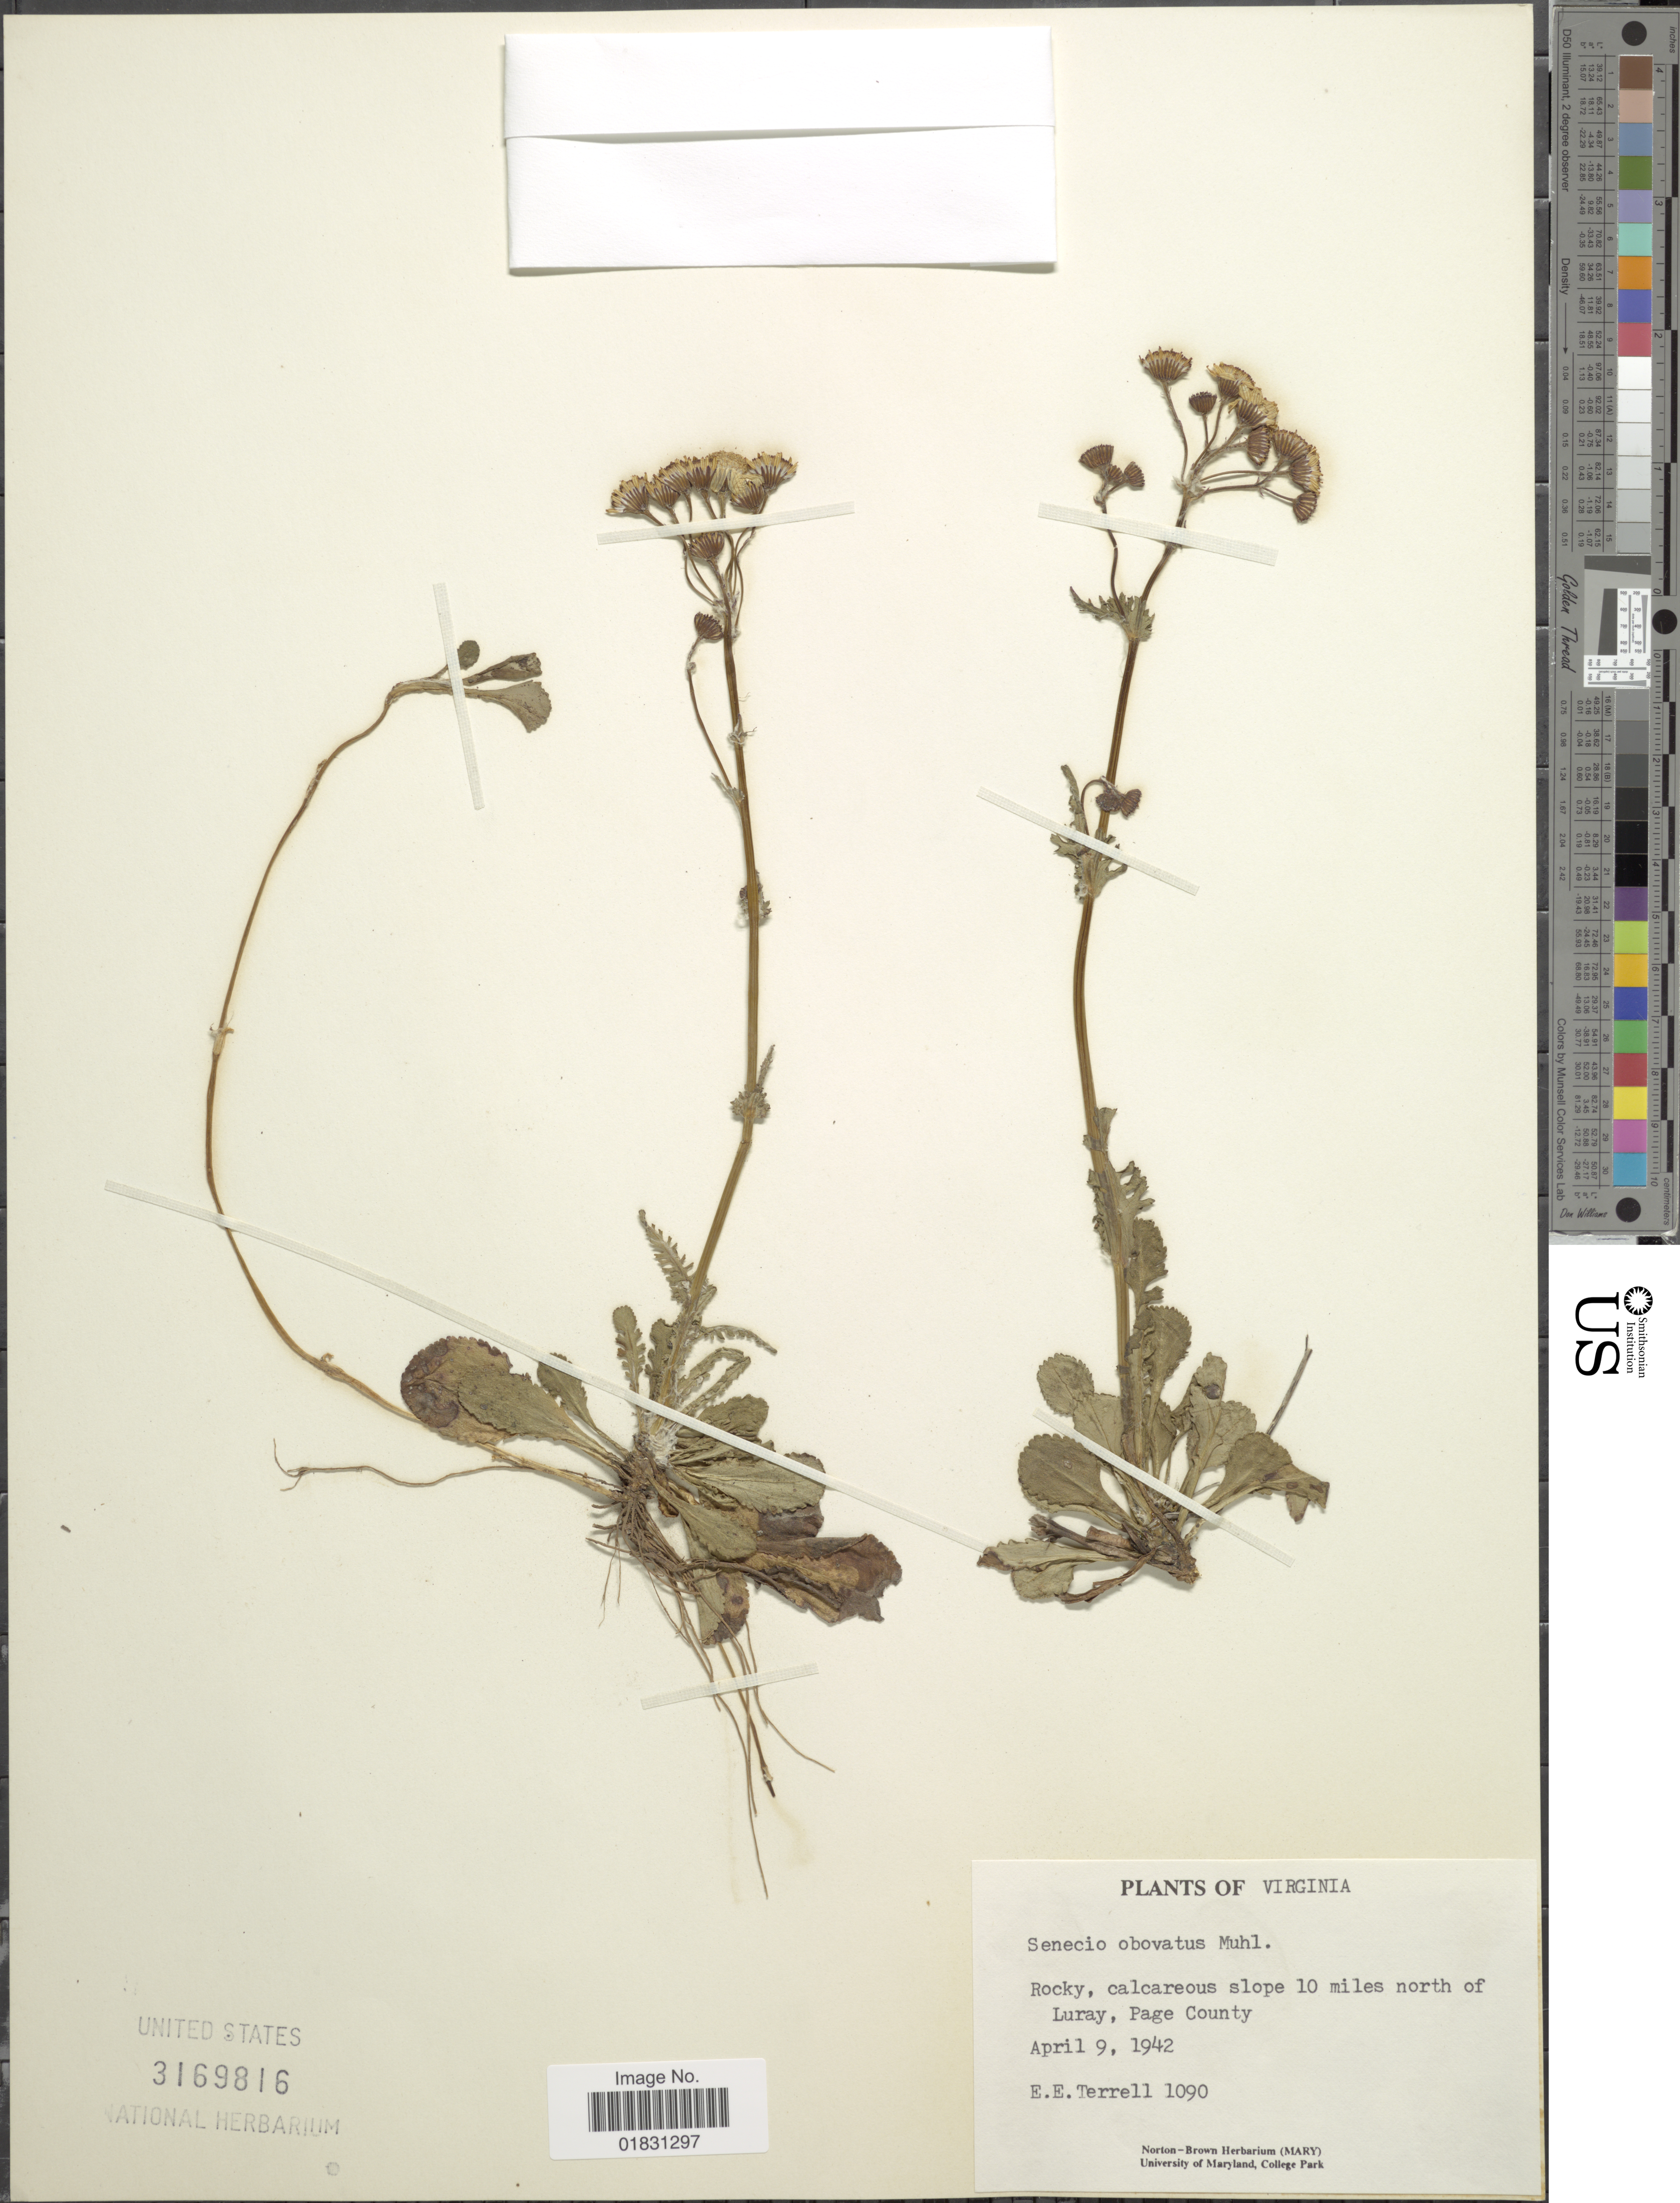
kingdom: Plantae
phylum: Tracheophyta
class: Magnoliopsida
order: Asterales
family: Asteraceae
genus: Packera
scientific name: Packera obovata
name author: (Muhl. ex Willd.) W.A. Weber & Á. Löve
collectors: E. E. Terrell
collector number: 1090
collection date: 1942-04-09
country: United States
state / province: Virginia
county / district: Page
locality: Rocky, calcareous slope 10 miles north of Luray, Page County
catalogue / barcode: US 3169816